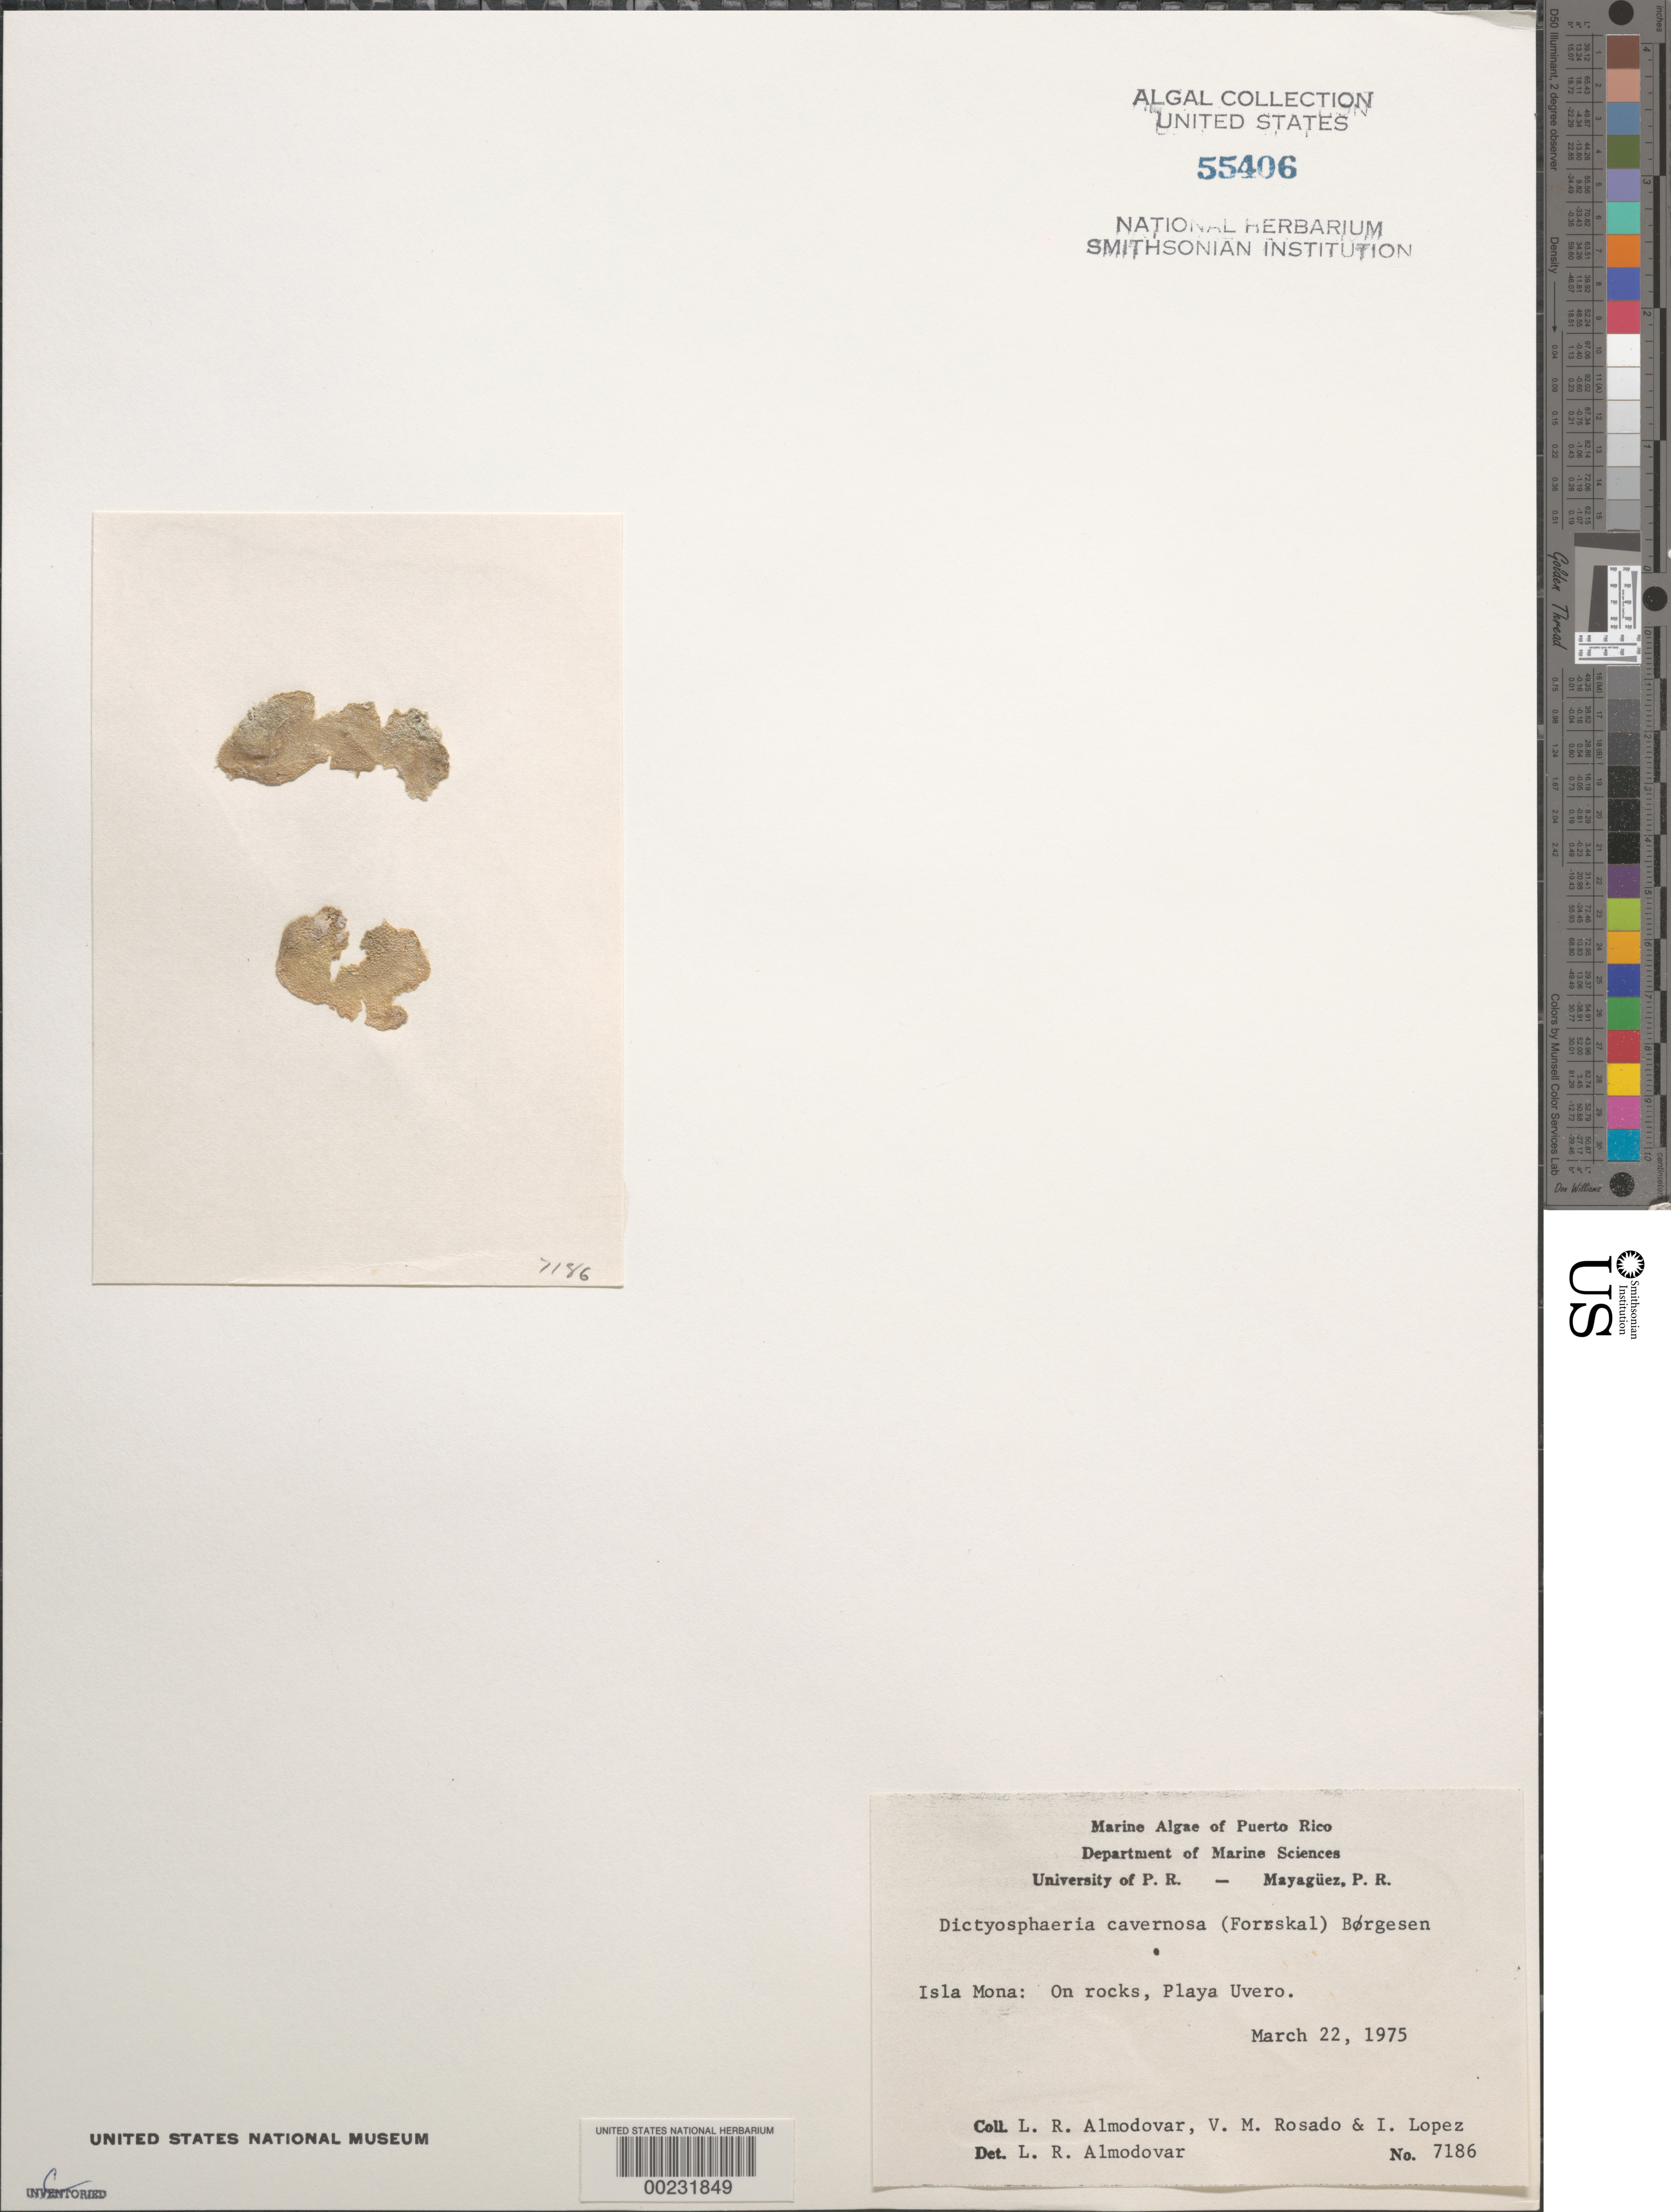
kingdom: Plantae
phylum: Chlorophyta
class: Ulvophyceae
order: Siphonocladales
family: Siphonocladaceae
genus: Dictyosphaeria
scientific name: Dictyosphaeria cavernosa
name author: (Forssk.) Børgesen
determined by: Almodovar, L. R.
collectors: L. Almodovar, V. Rosado & I. Lopéz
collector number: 7186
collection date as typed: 22 Mar 1975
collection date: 1975-03-22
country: Puerto Rico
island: Isla de Mona (Isla Mona)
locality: Playa Uvero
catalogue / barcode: US 55406